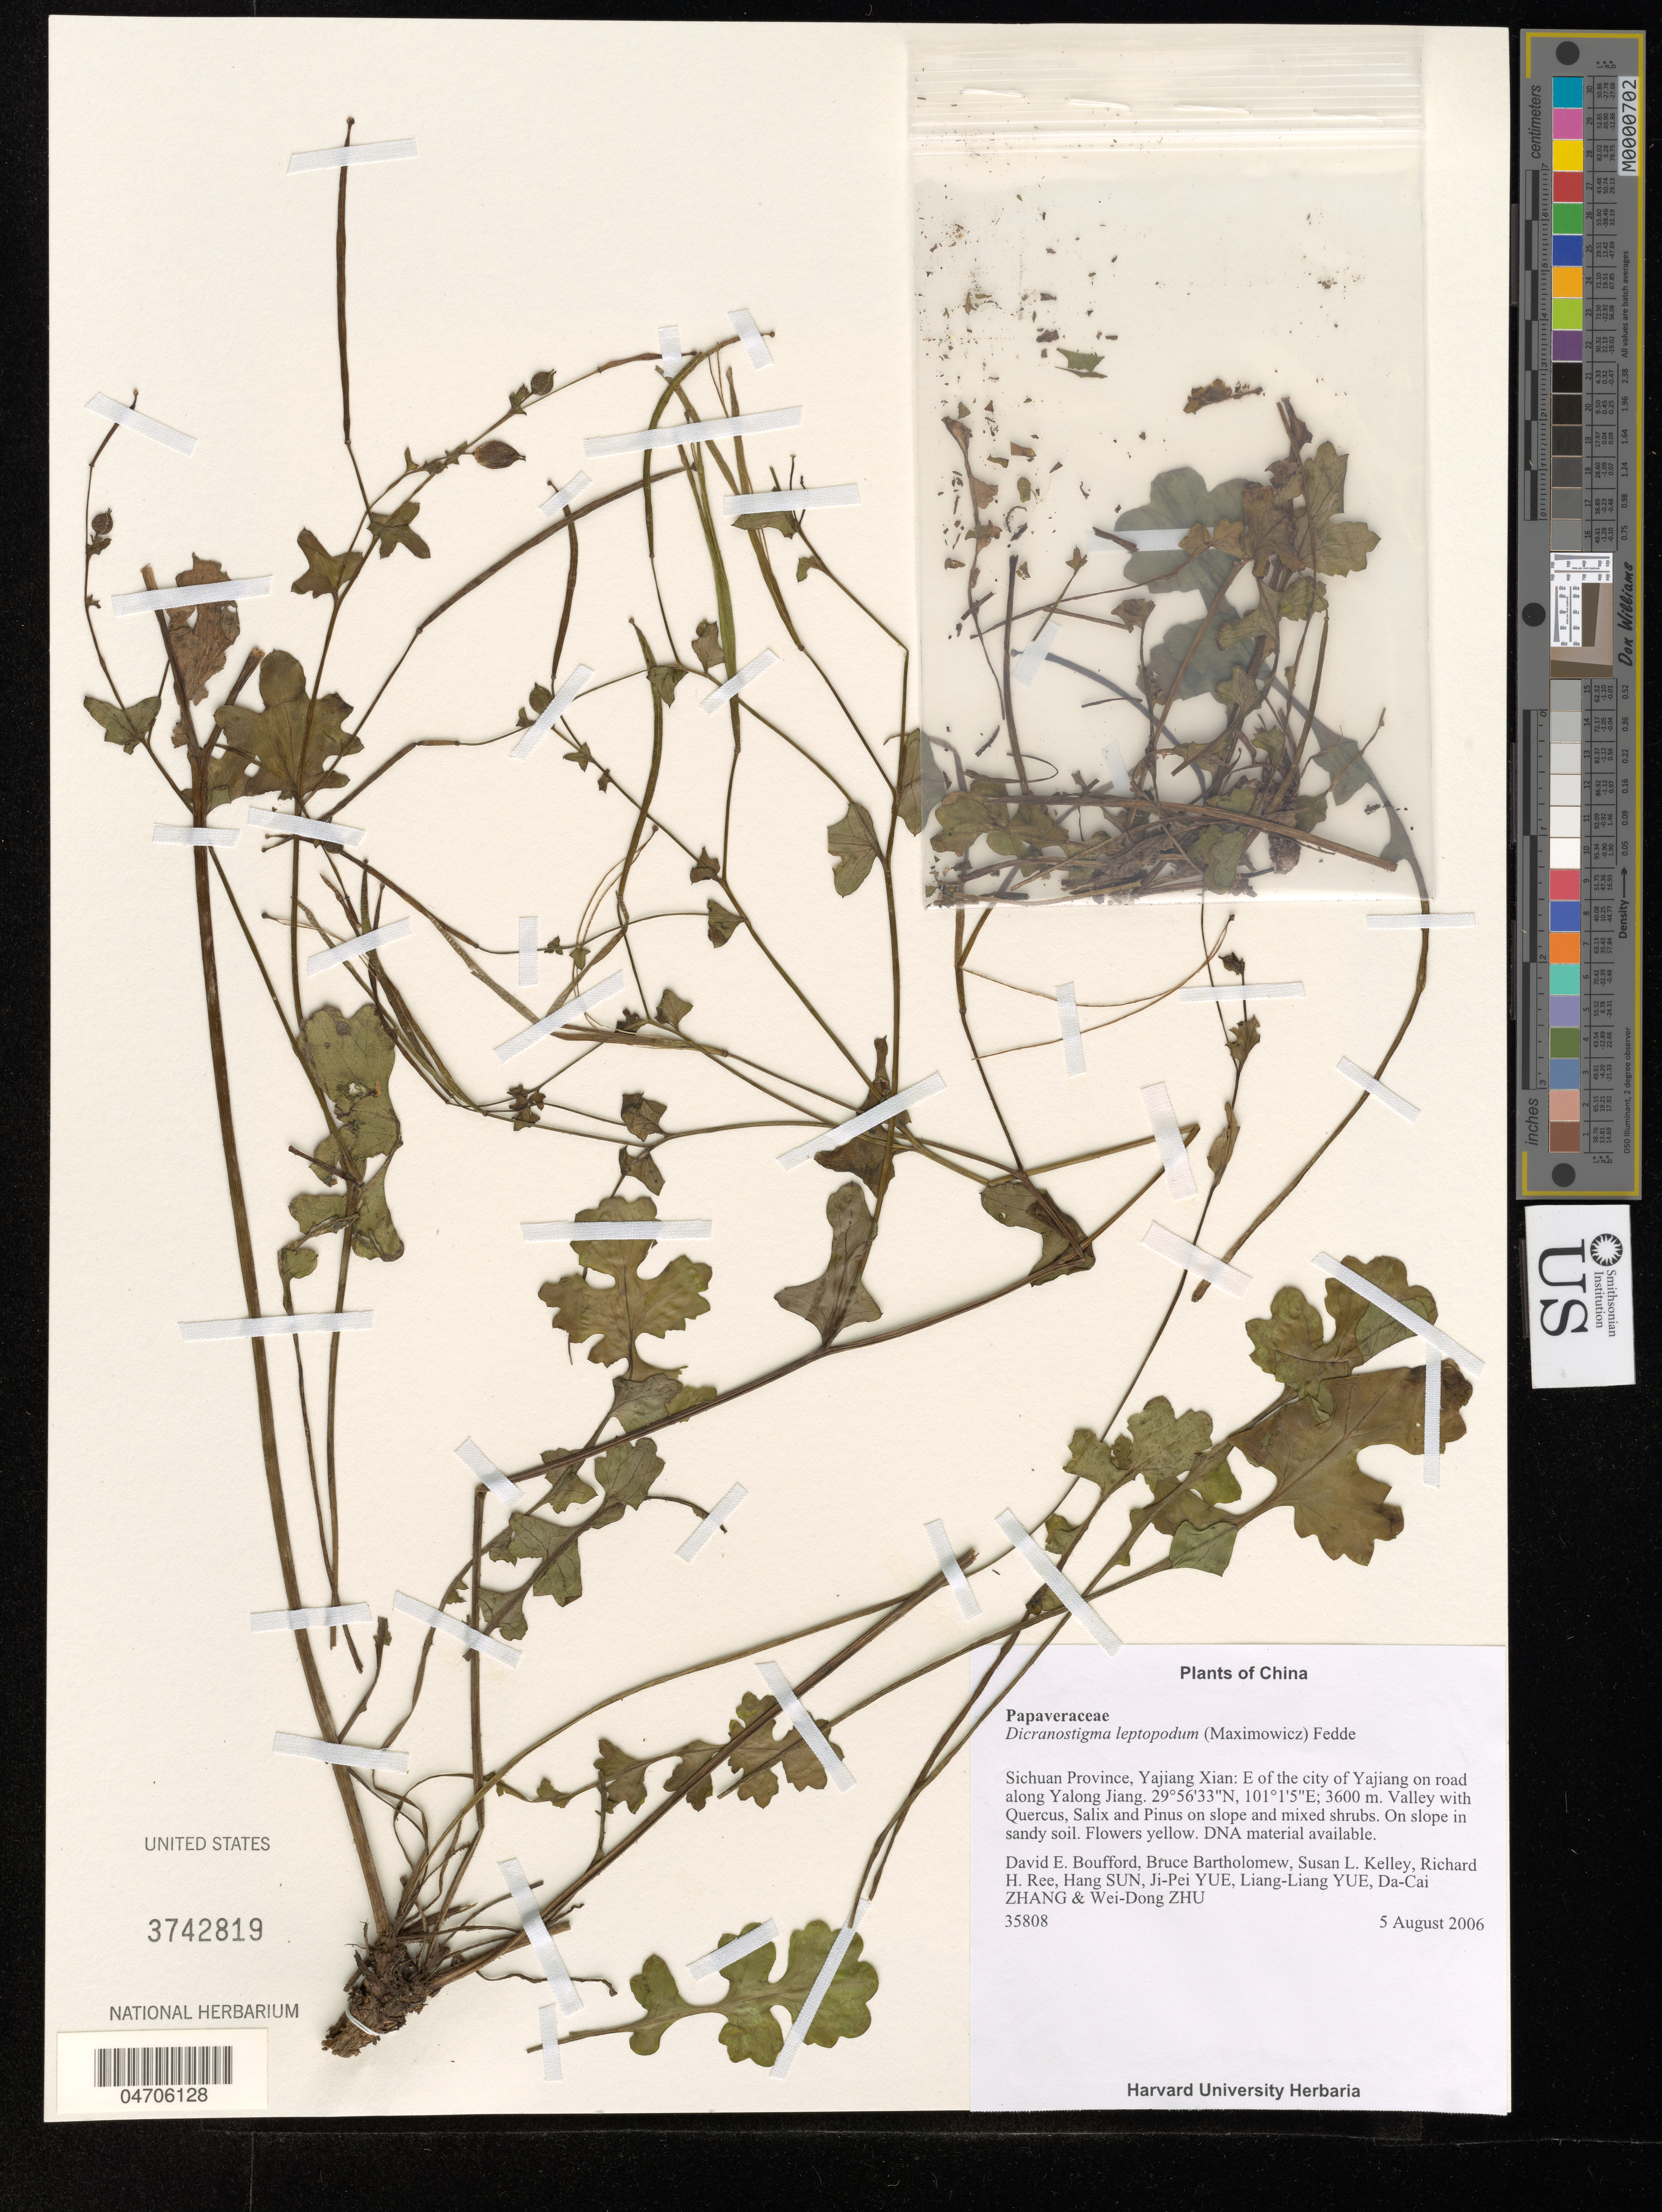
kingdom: Plantae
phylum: Tracheophyta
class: Magnoliopsida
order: Ranunculales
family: Papaveraceae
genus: Dicranostigma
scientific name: Dicranostigma leptopodum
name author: (Maxim.) Fedde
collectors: D. E. Boufford, B. Bartholomew, S. Kelley, R. Ree & et al.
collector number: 35808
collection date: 2006-08-05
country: China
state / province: Sichuan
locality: Yajiang Xian: E of the city of Yajiang on road along Yalong Jiang.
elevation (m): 3600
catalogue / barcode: US 3742819